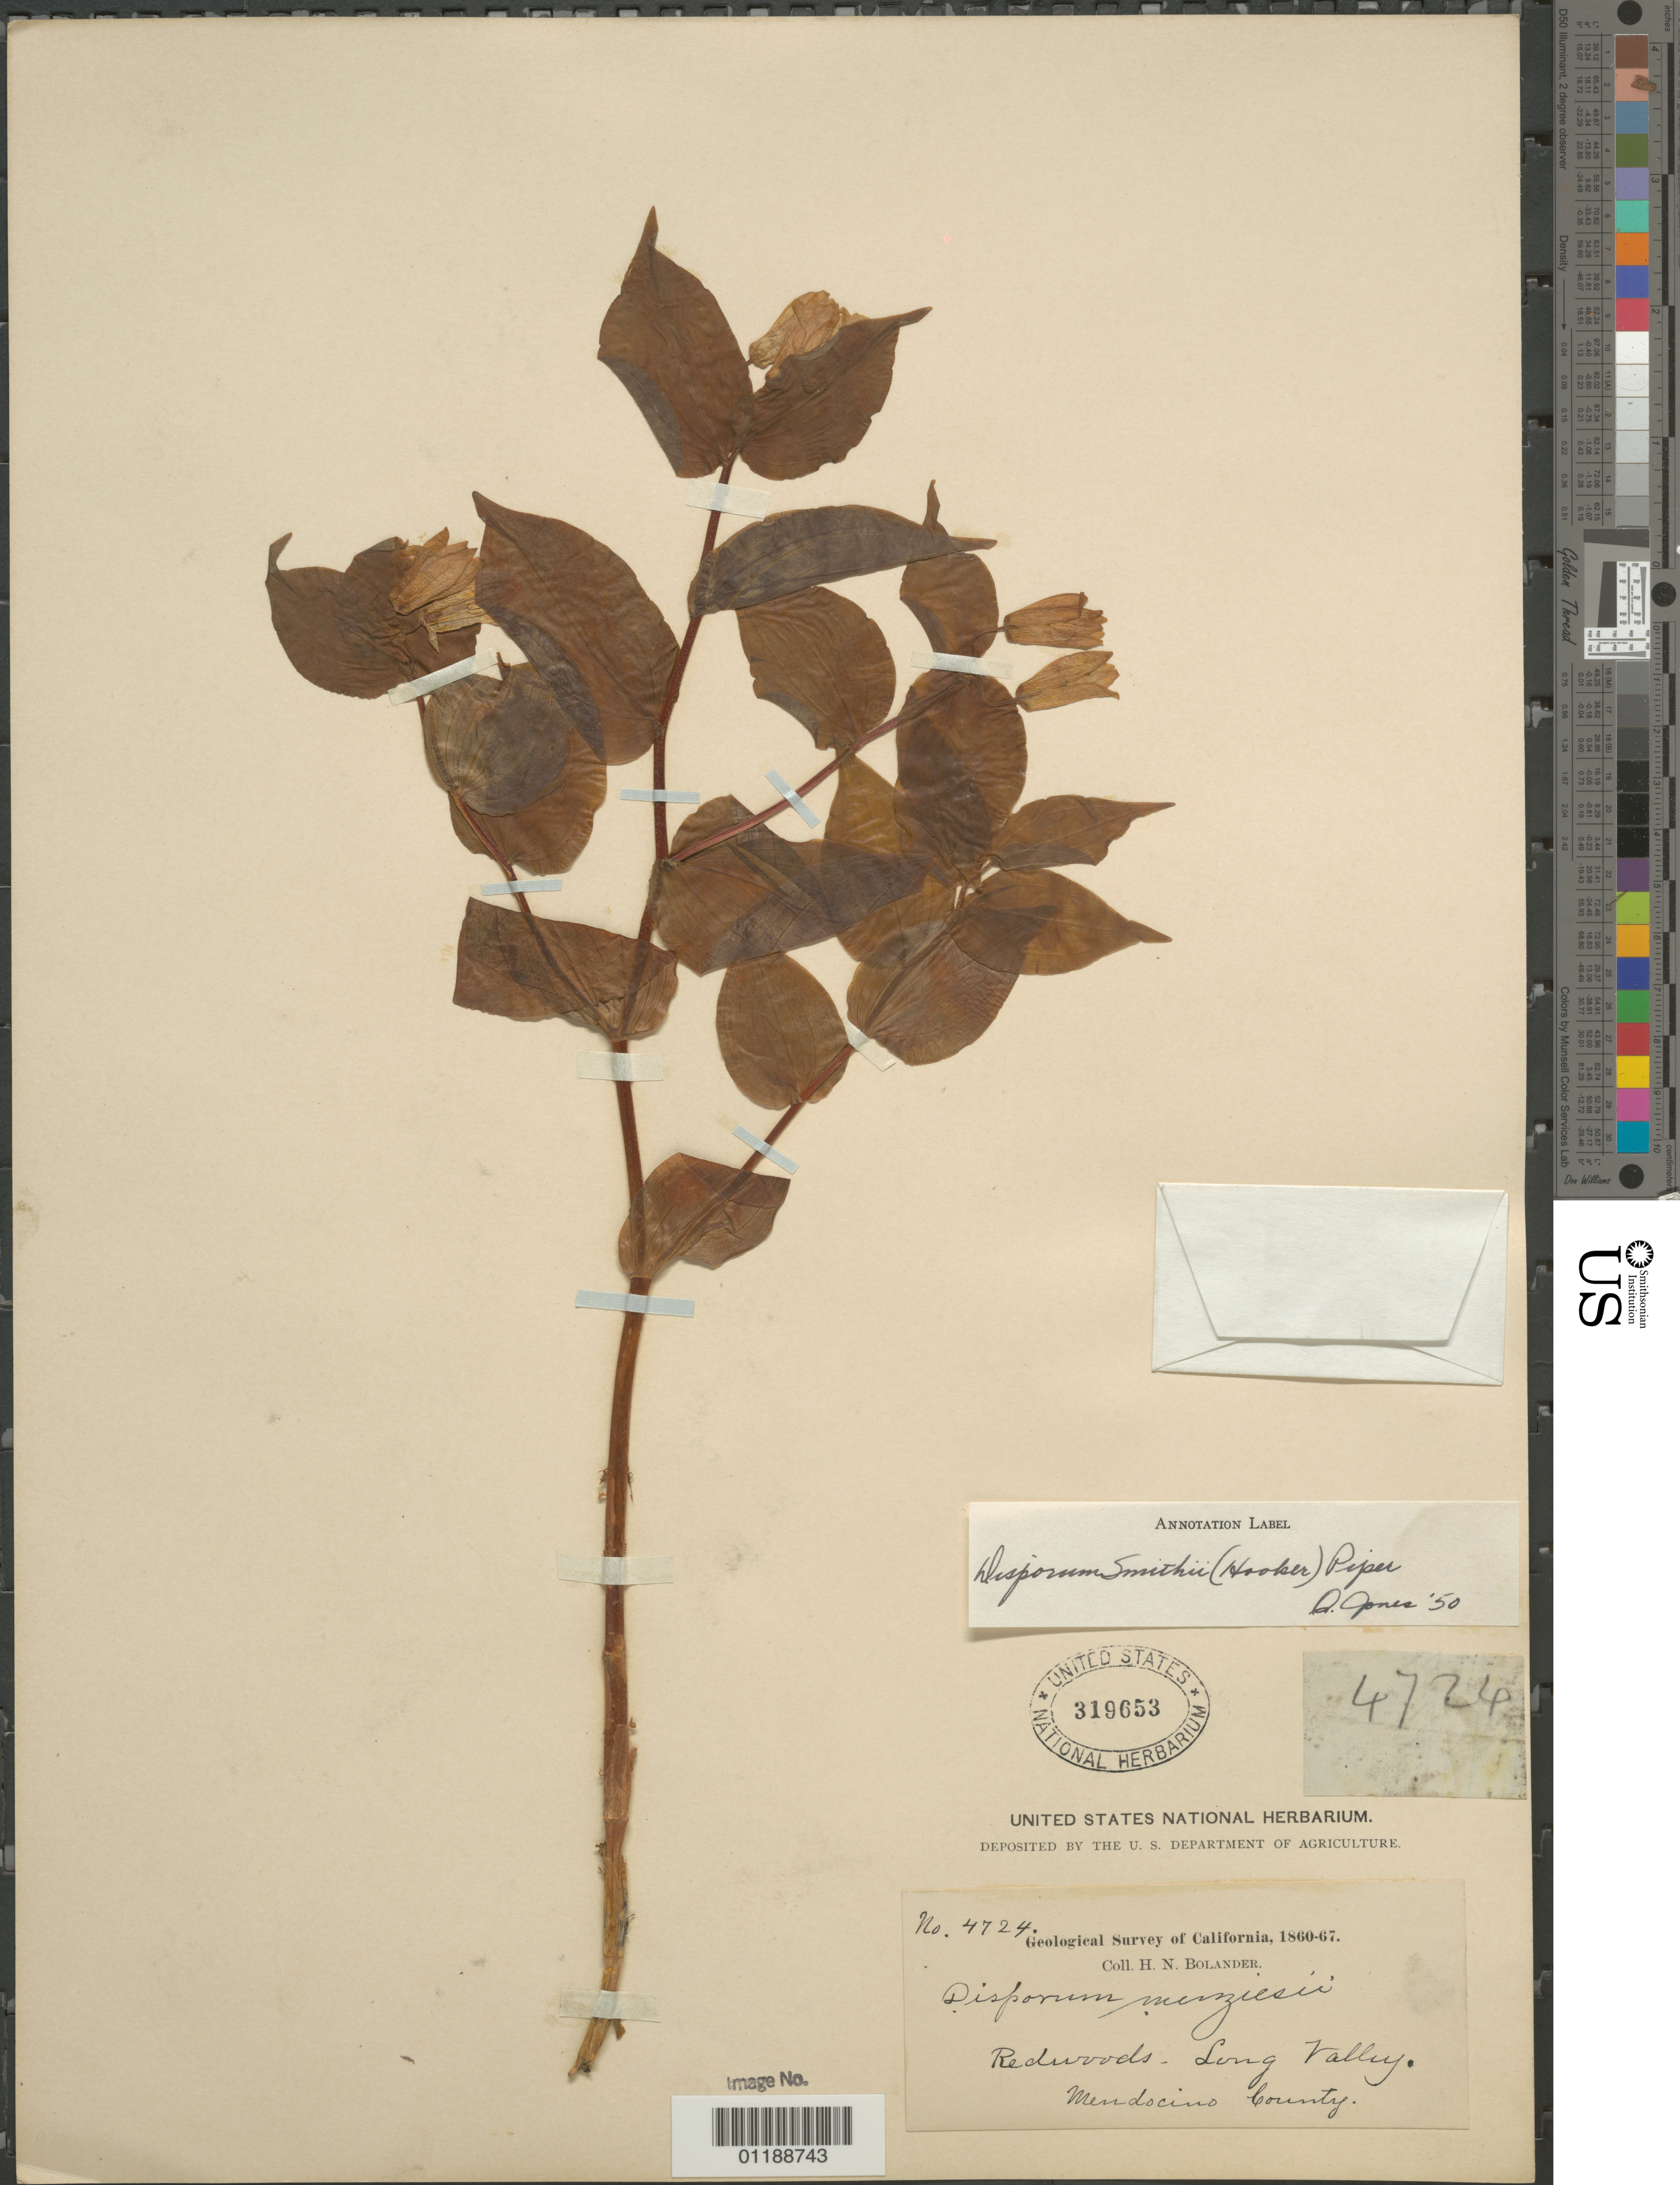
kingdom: Plantae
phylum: Tracheophyta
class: Liliopsida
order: Liliales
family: Colchicaceae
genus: Disporum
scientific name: Disporum smithii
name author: Piper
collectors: H. Bolander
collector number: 4724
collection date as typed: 1860 to -- --- 1867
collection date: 1860/1867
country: United States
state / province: California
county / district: Mendocino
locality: Redwoods, Long Valley.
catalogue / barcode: US 319653